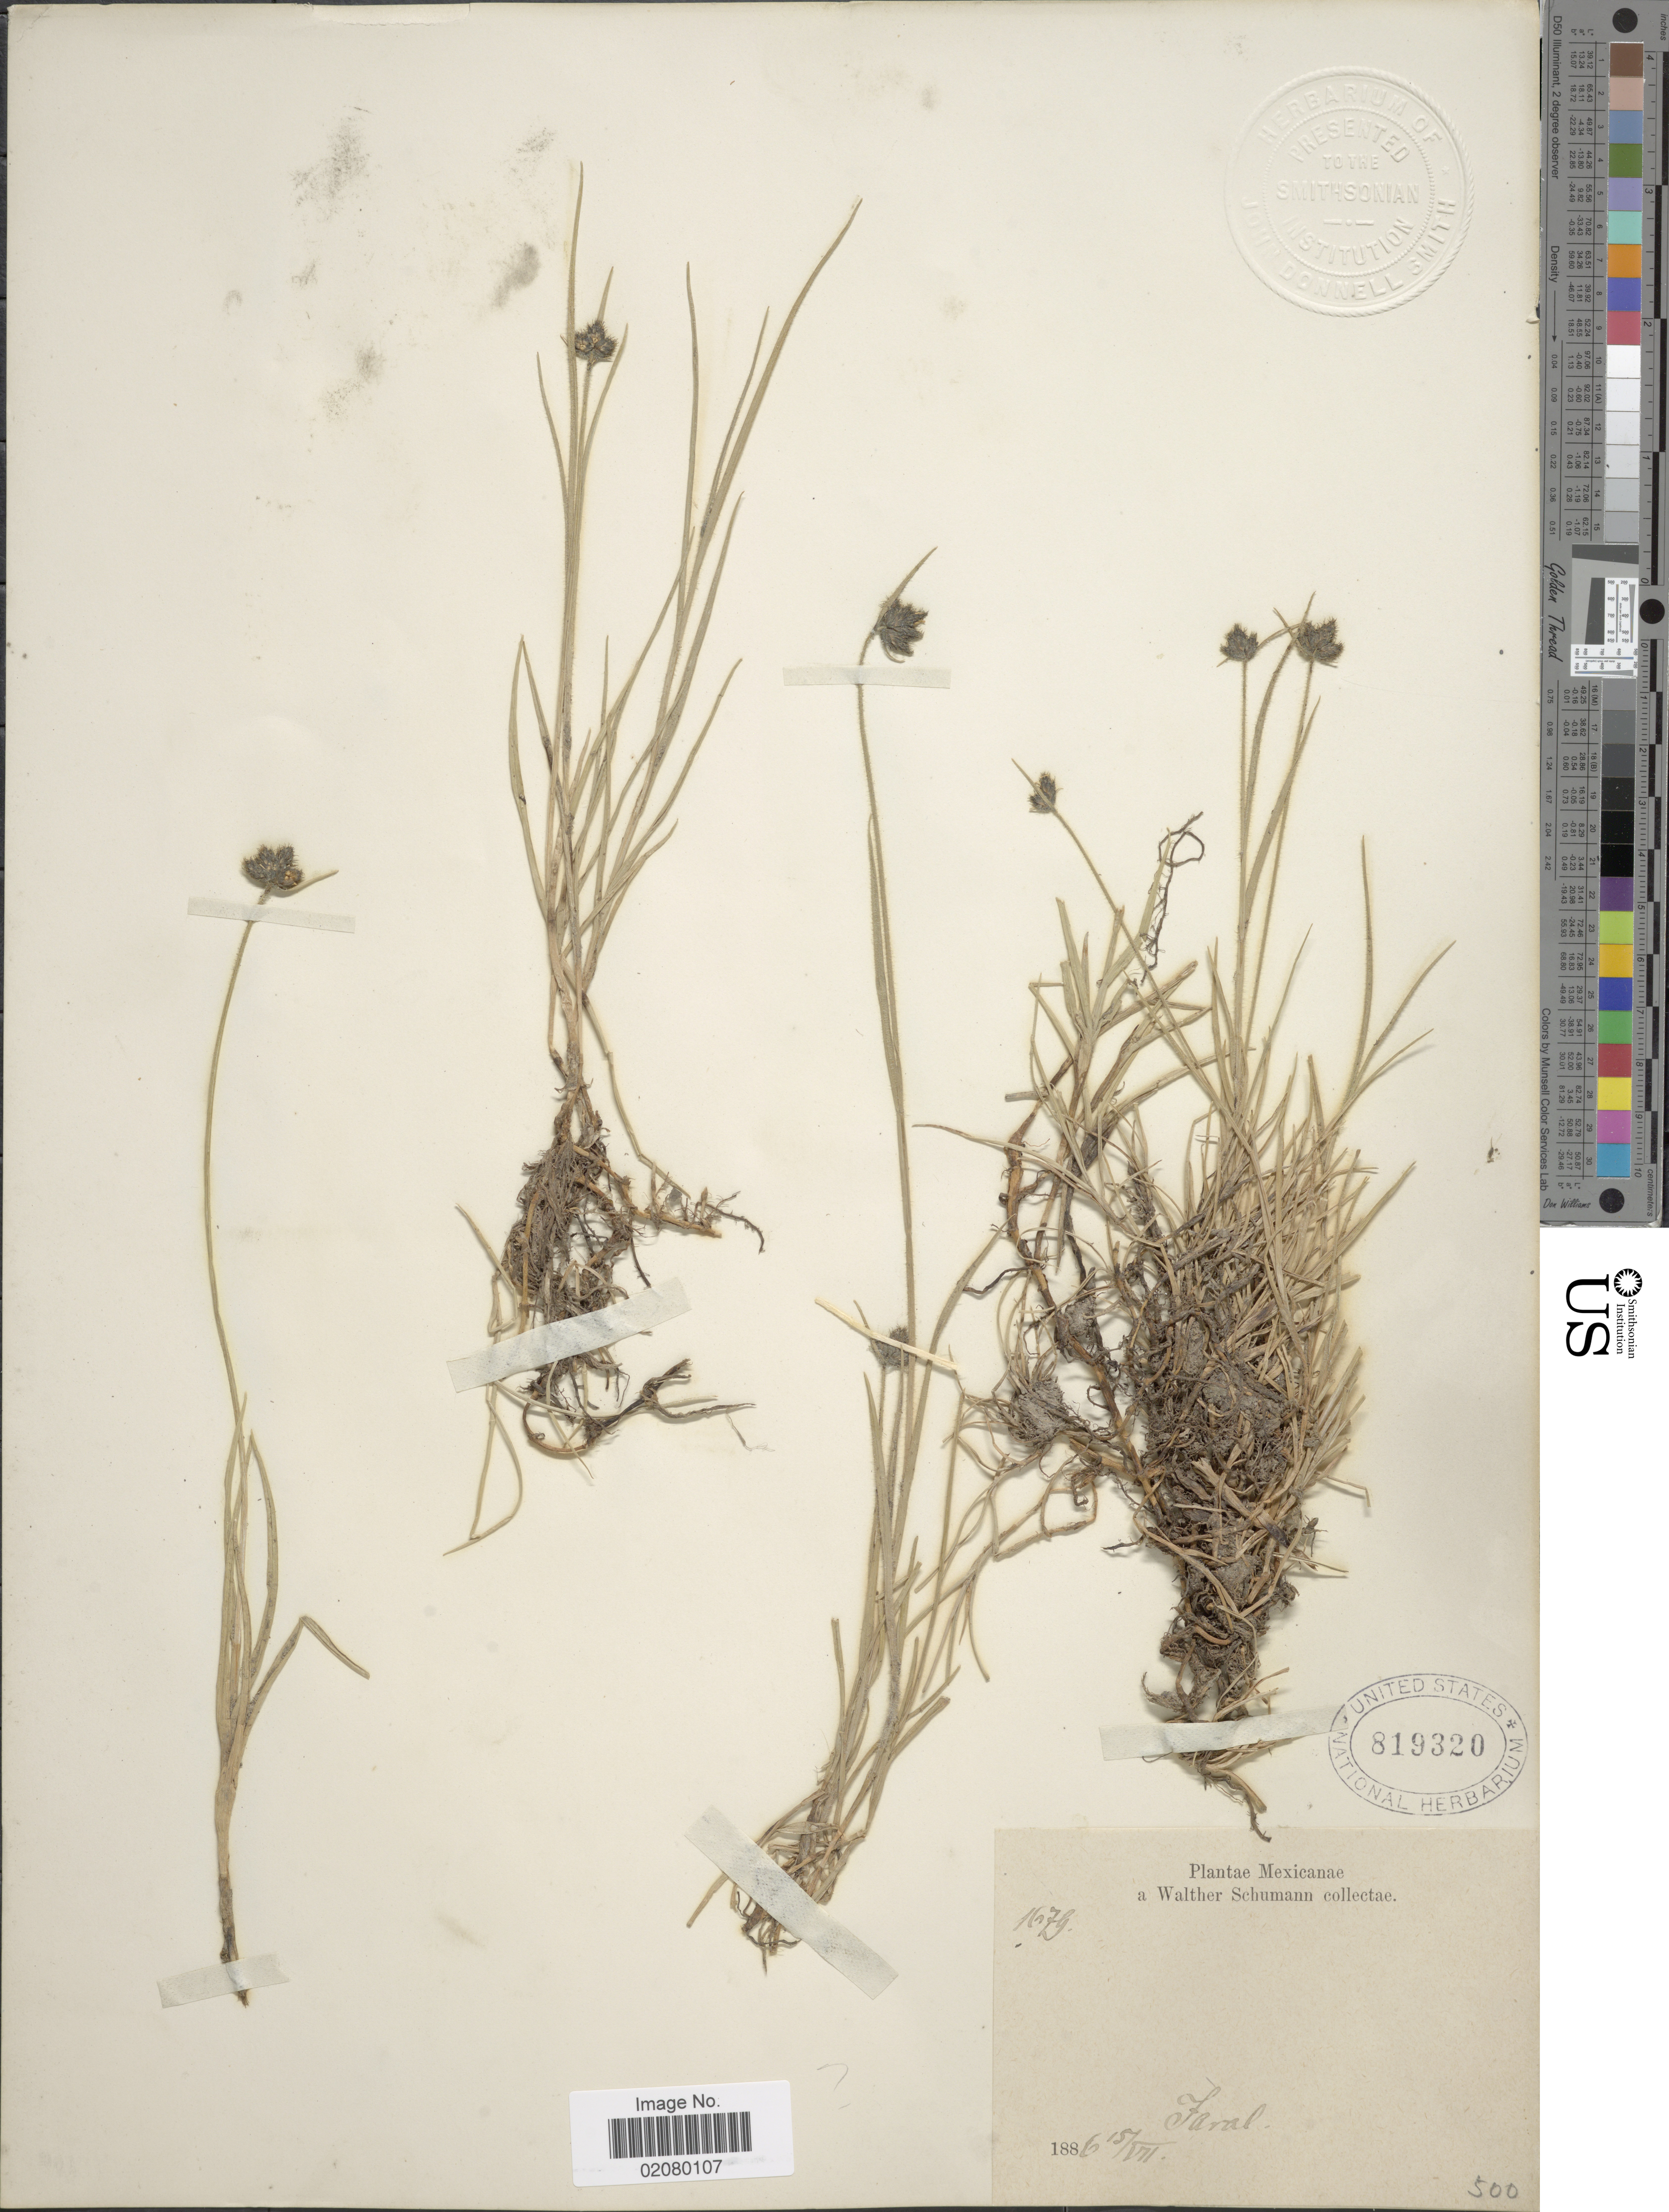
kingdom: Plantae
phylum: Tracheophyta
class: Liliopsida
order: Poales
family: Cyperaceae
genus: Fuirena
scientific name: Fuirena simplex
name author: Vahl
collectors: W. Schumann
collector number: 1679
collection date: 1886-07-15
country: Mexico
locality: Faral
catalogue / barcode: US 819320